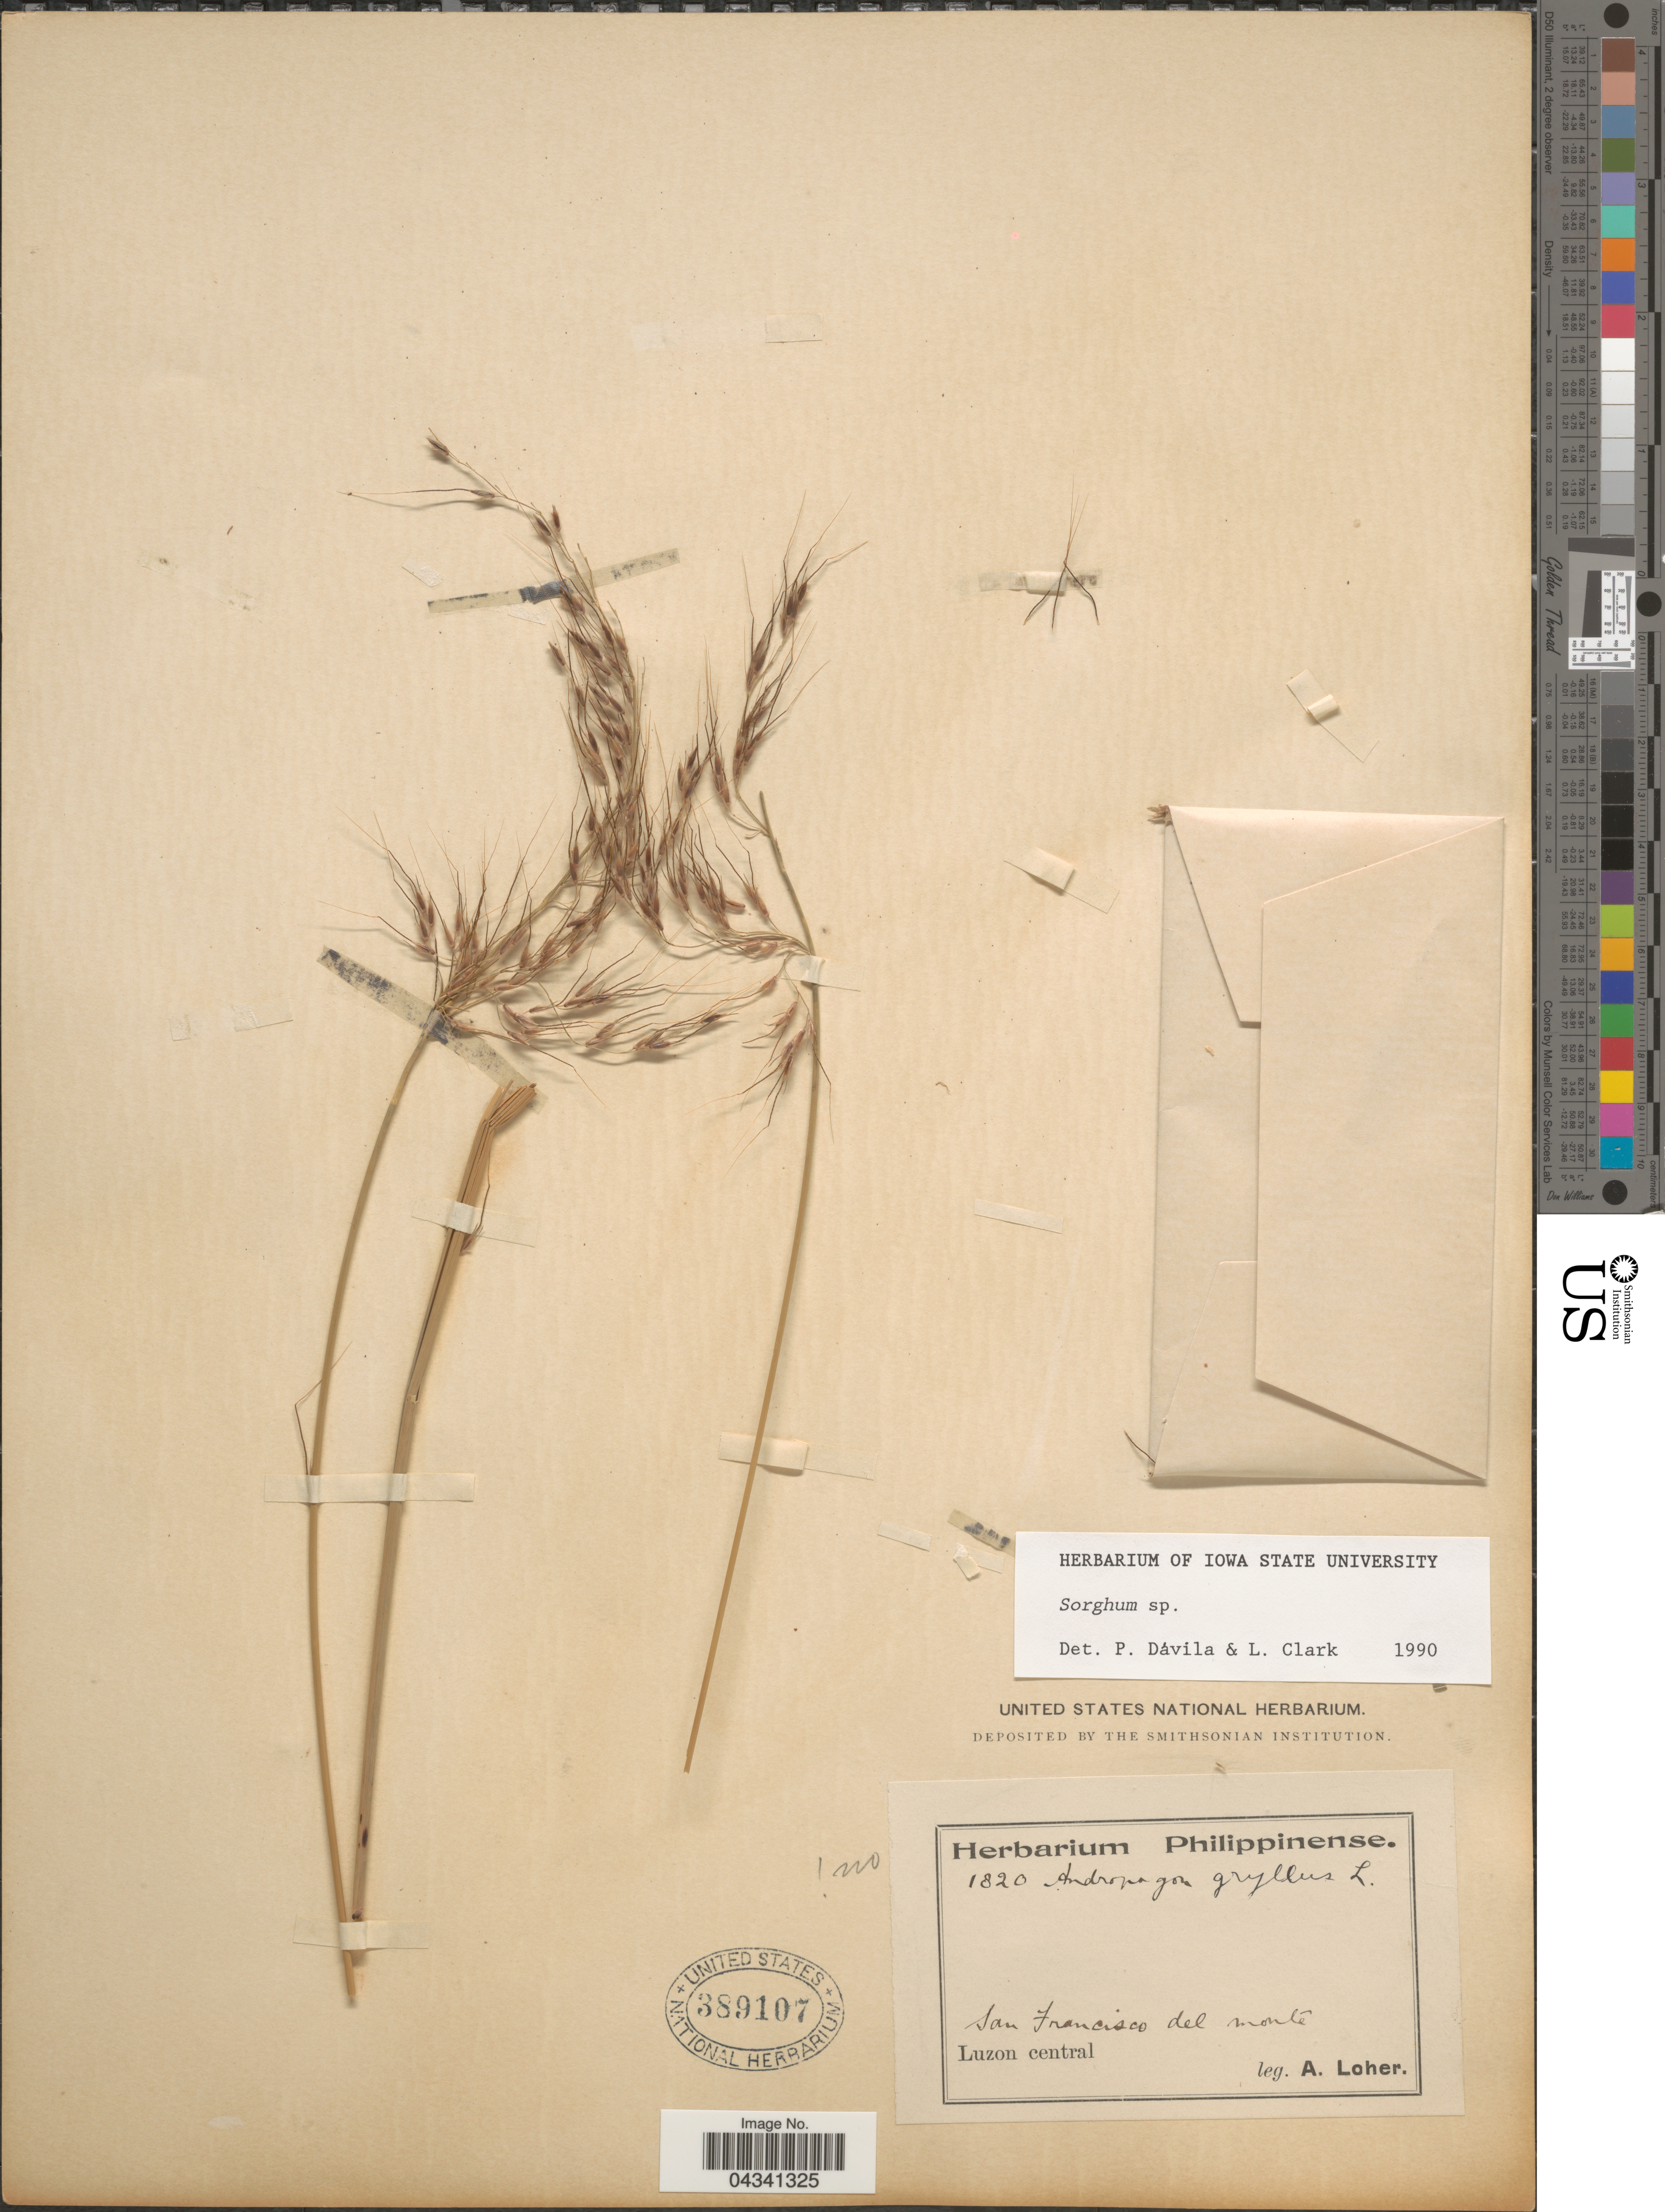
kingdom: Plantae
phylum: Tracheophyta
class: Liliopsida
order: Poales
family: Poaceae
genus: Sorghum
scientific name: Sorghum sp.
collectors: A. Loher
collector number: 1820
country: Philippines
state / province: Central Luzon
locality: San Francisco del monte.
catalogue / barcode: US 389107